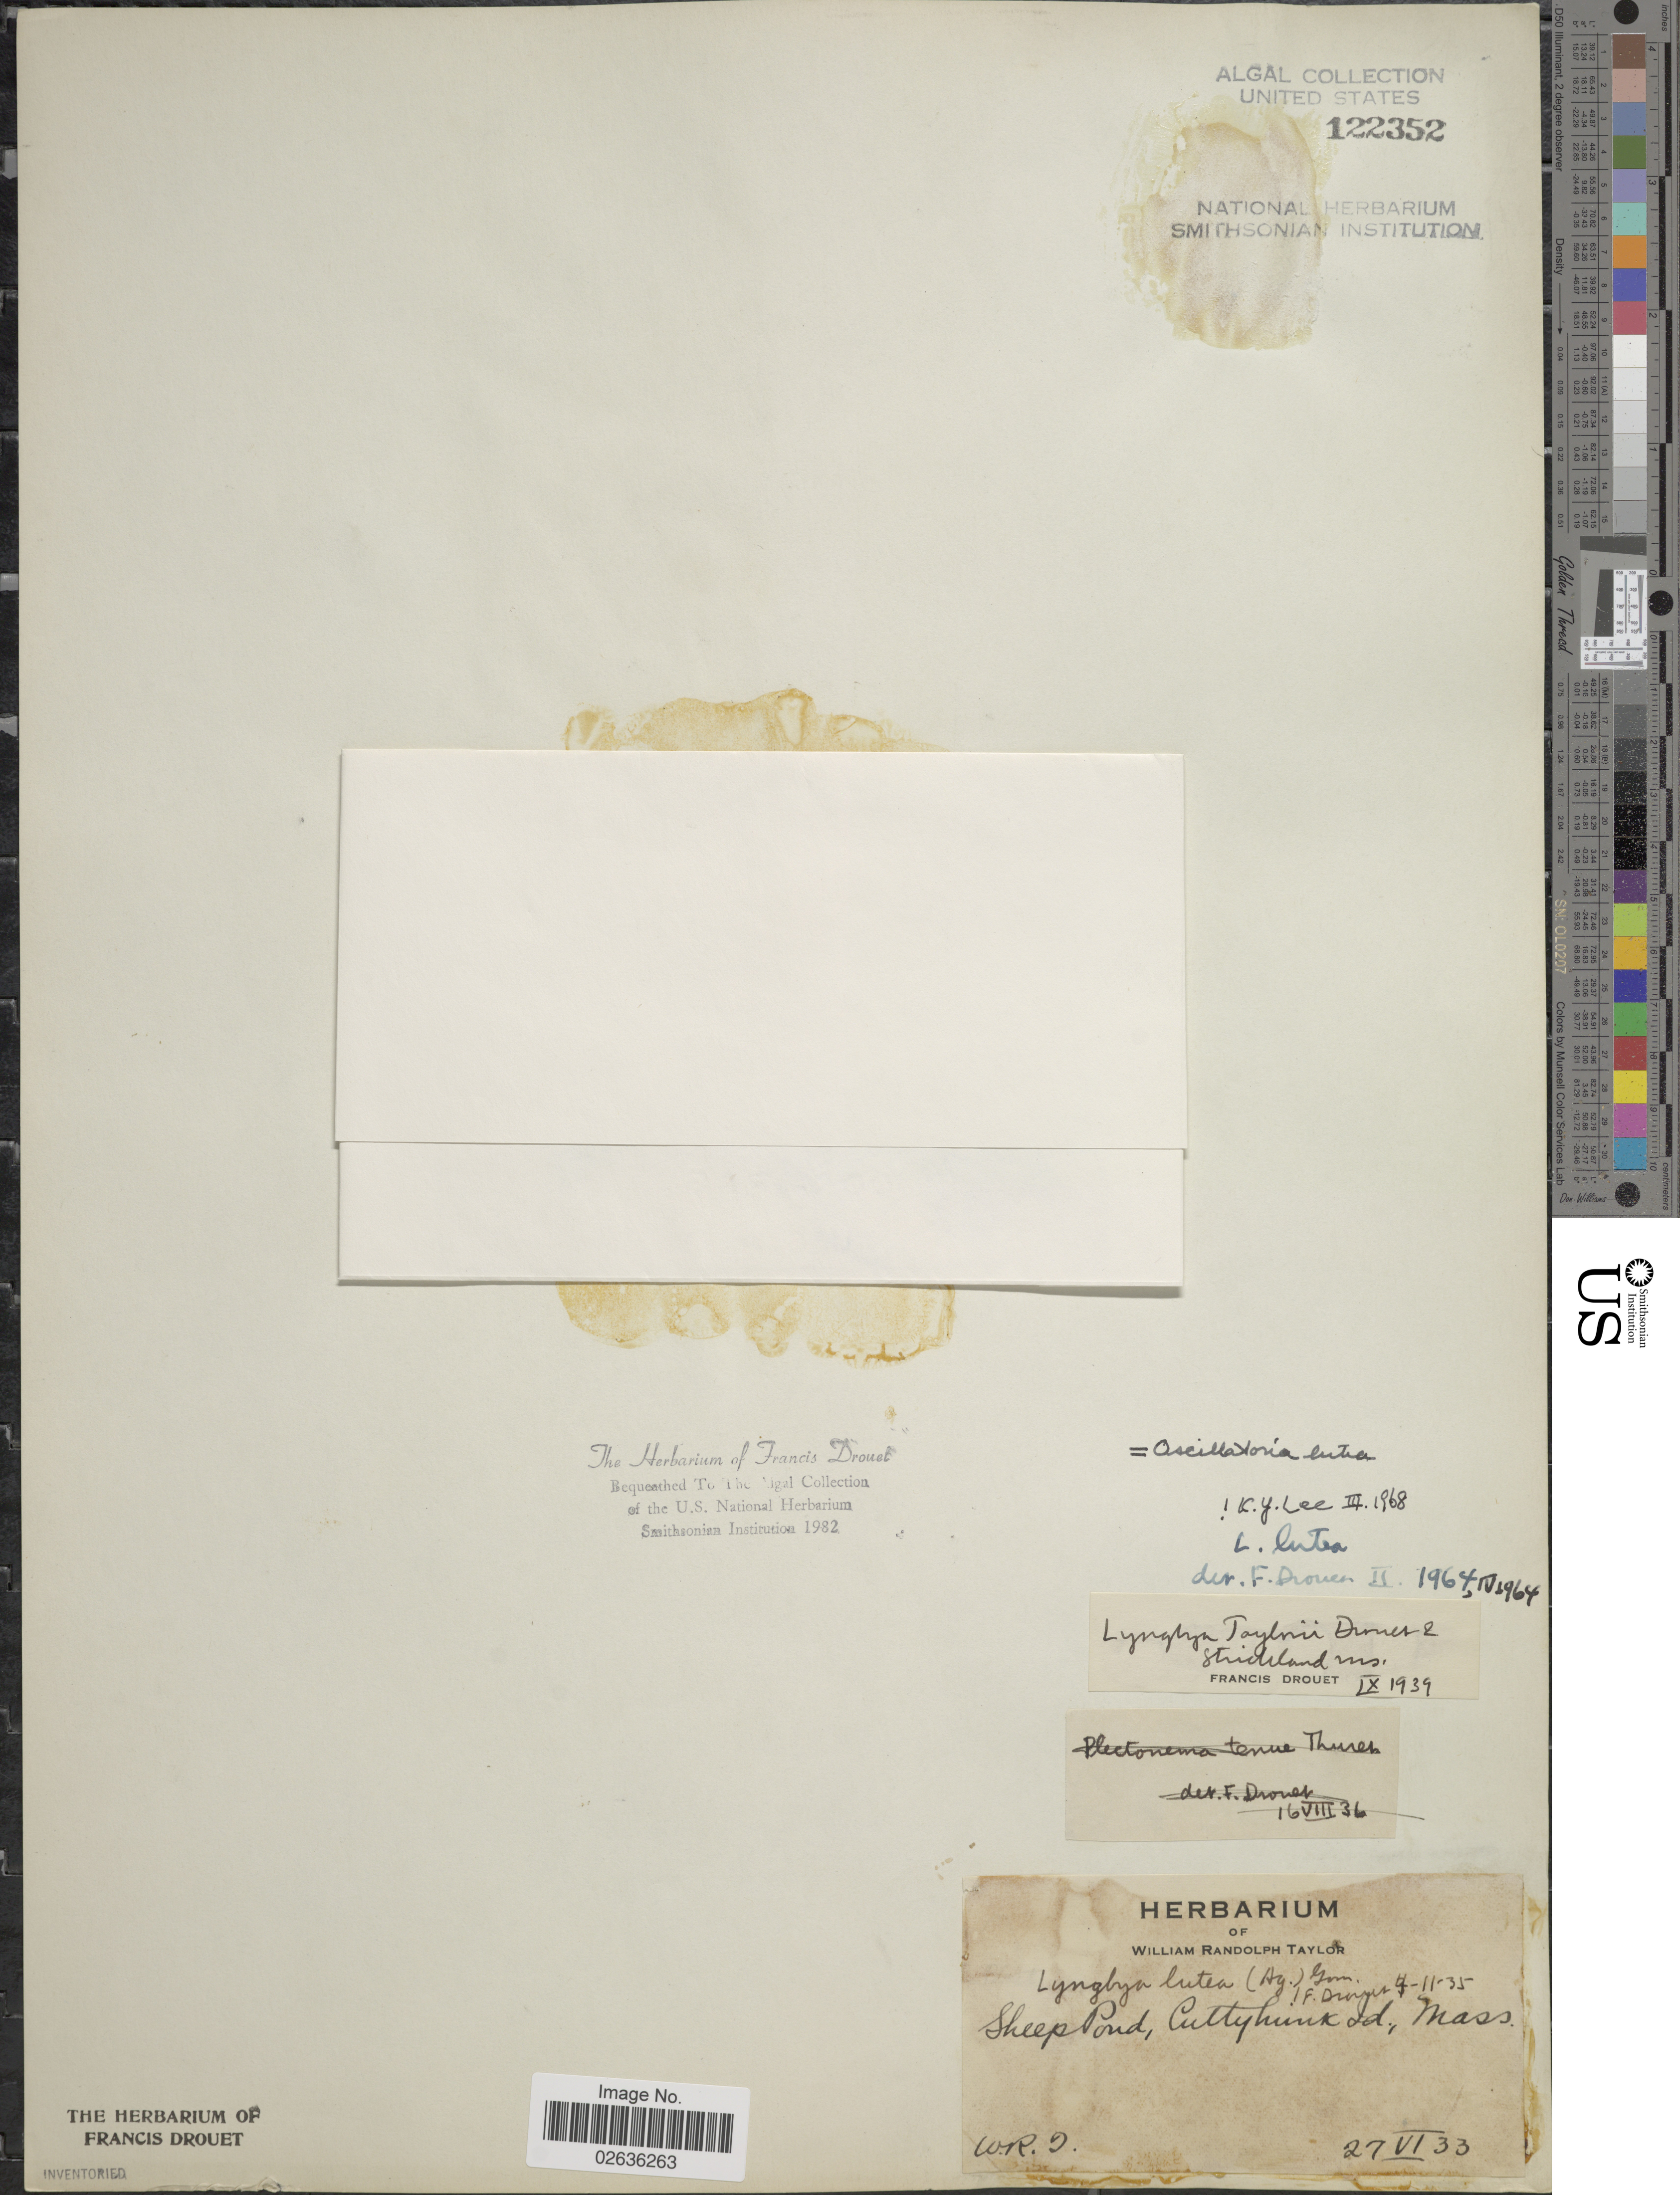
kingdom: Bacteria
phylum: Cyanobacteria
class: Cyanobacteriia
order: Cyanobacteriales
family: Oscillatoriaceae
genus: Oscillatoria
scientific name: Oscillatoria lutea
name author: C. Agardh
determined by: Drouet, F. E.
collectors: W. R. Taylor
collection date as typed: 27 Jun 1933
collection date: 1933-06-27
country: United States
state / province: Massachusetts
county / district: Dukes County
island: Cuttyhunk Island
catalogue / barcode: US 122352